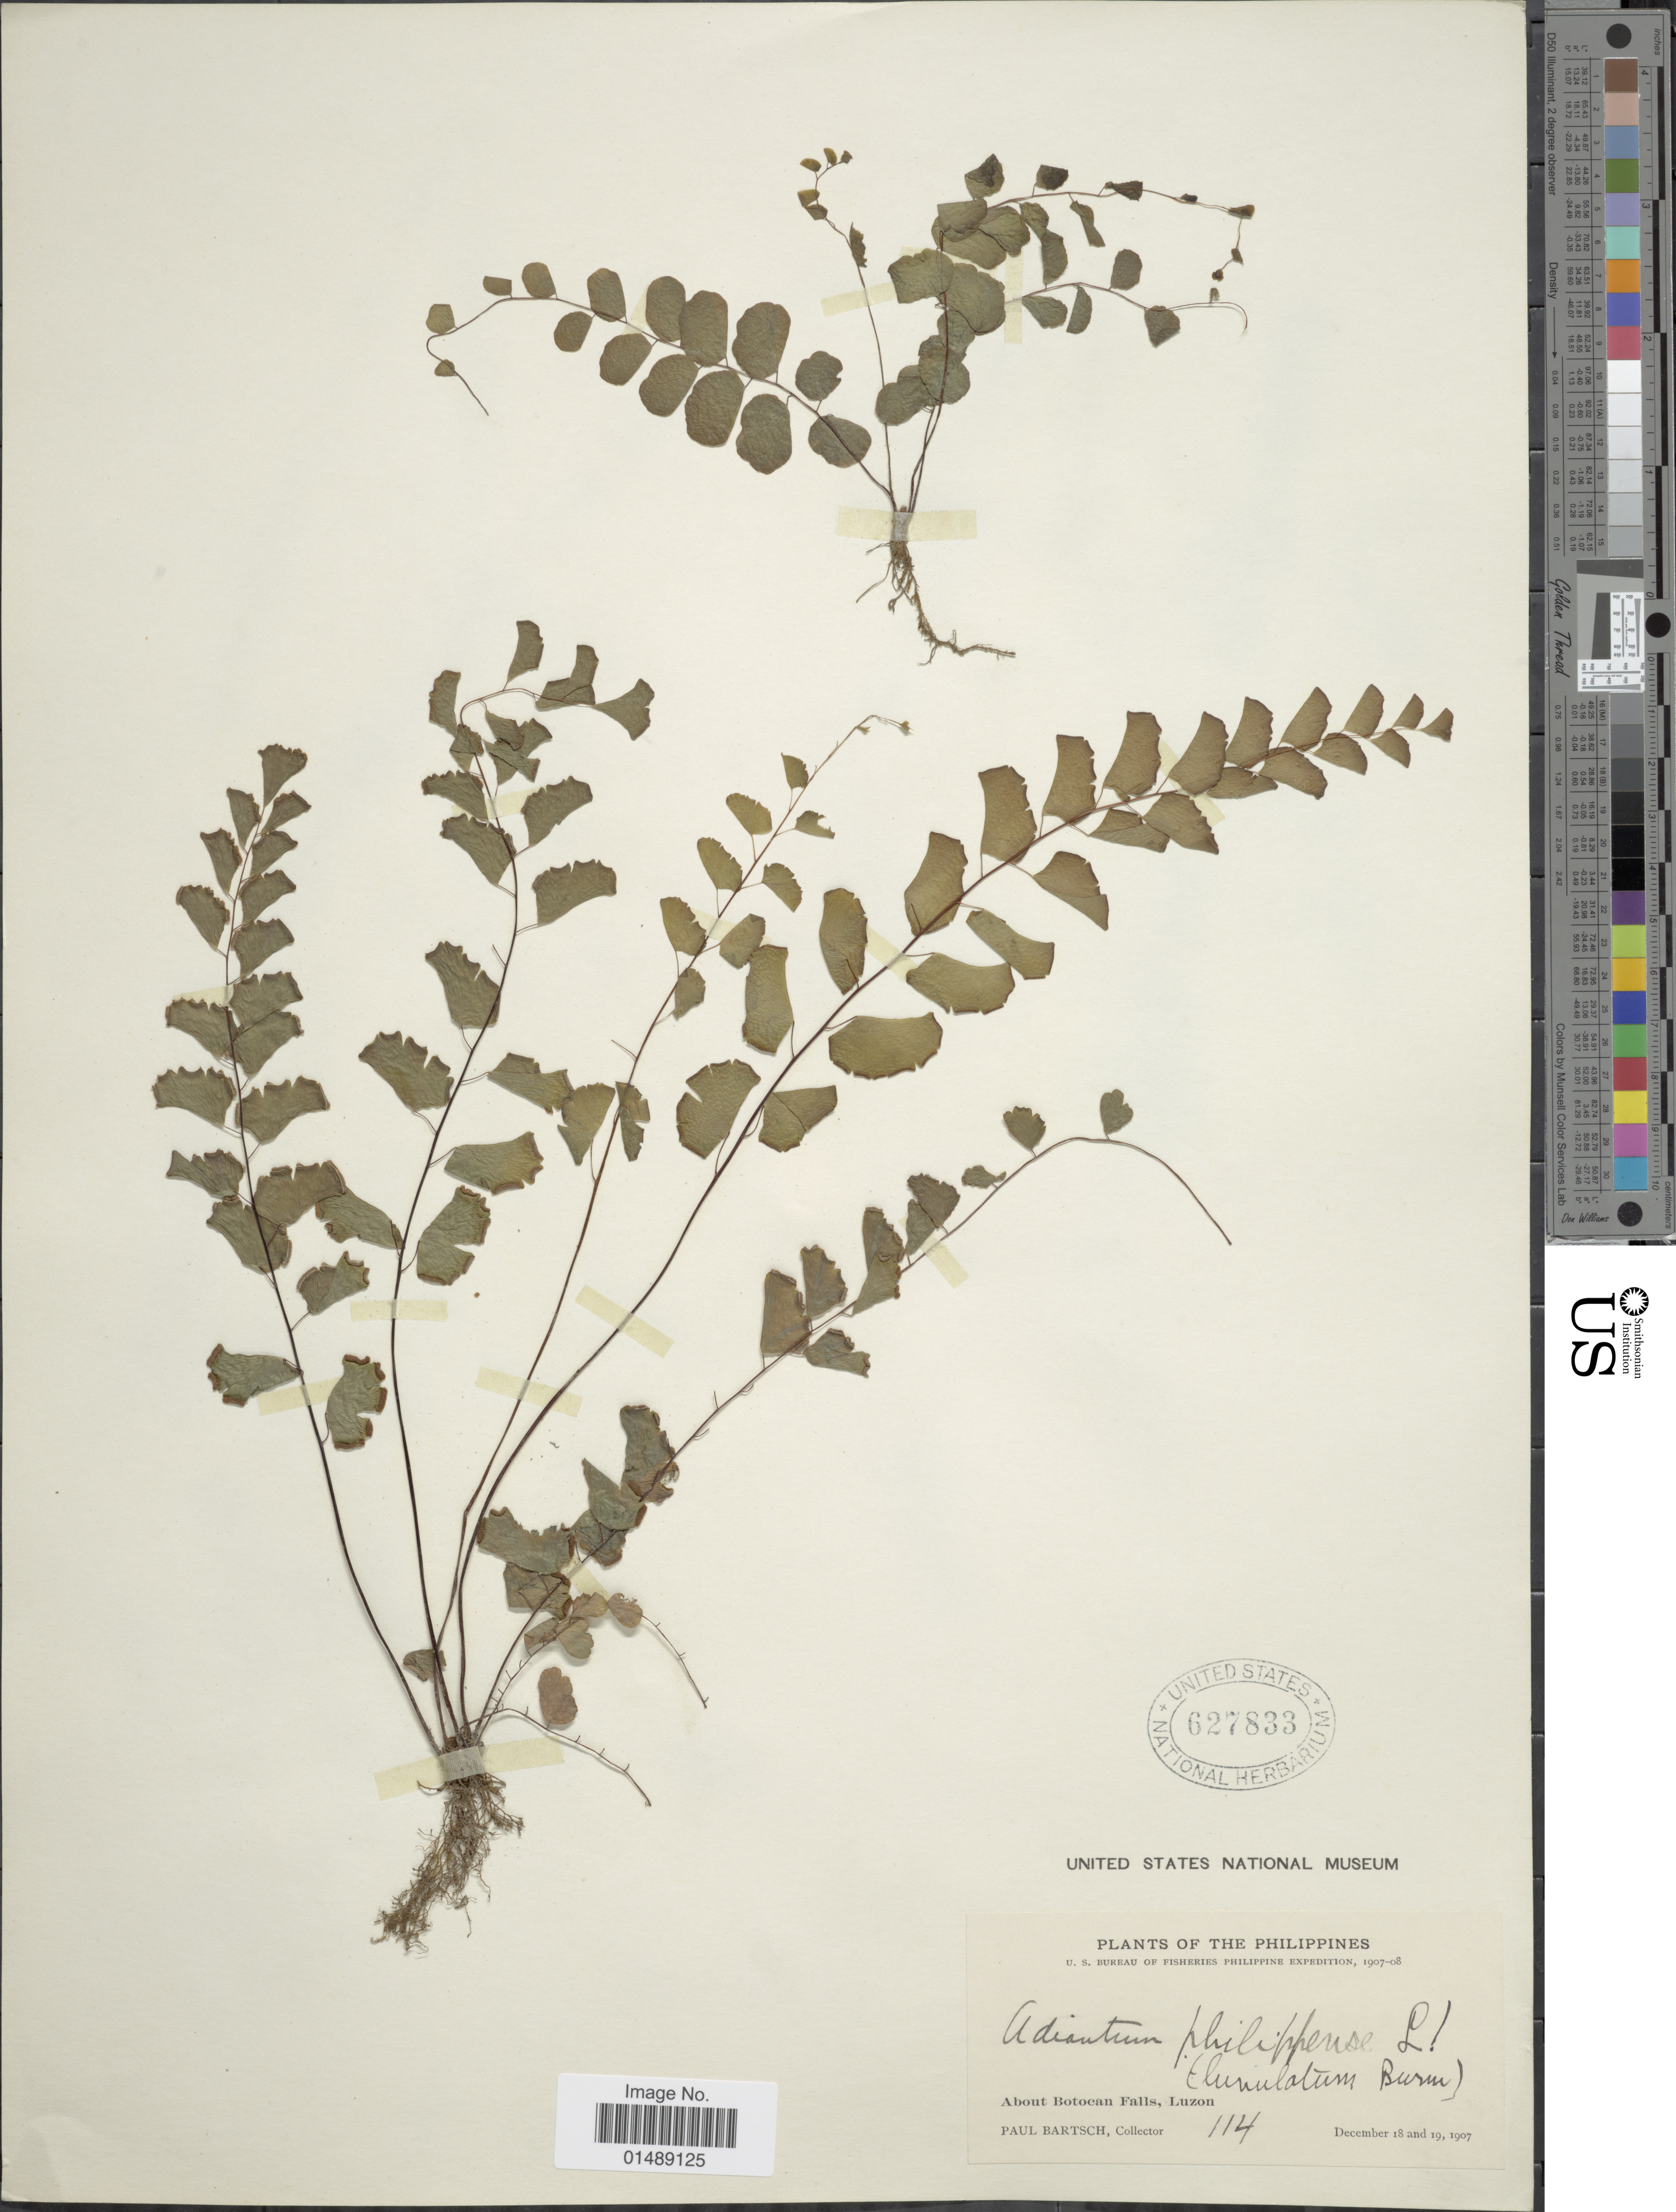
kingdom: Plantae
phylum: Tracheophyta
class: Polypodiopsida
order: Polypodiales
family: Pteridaceae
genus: Adiantum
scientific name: Adiantum philippense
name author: L.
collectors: P. Bartsch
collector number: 114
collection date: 1907-12-18/1907-12-19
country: Philippines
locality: About Botocan Falls, Luzon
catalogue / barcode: US 627833